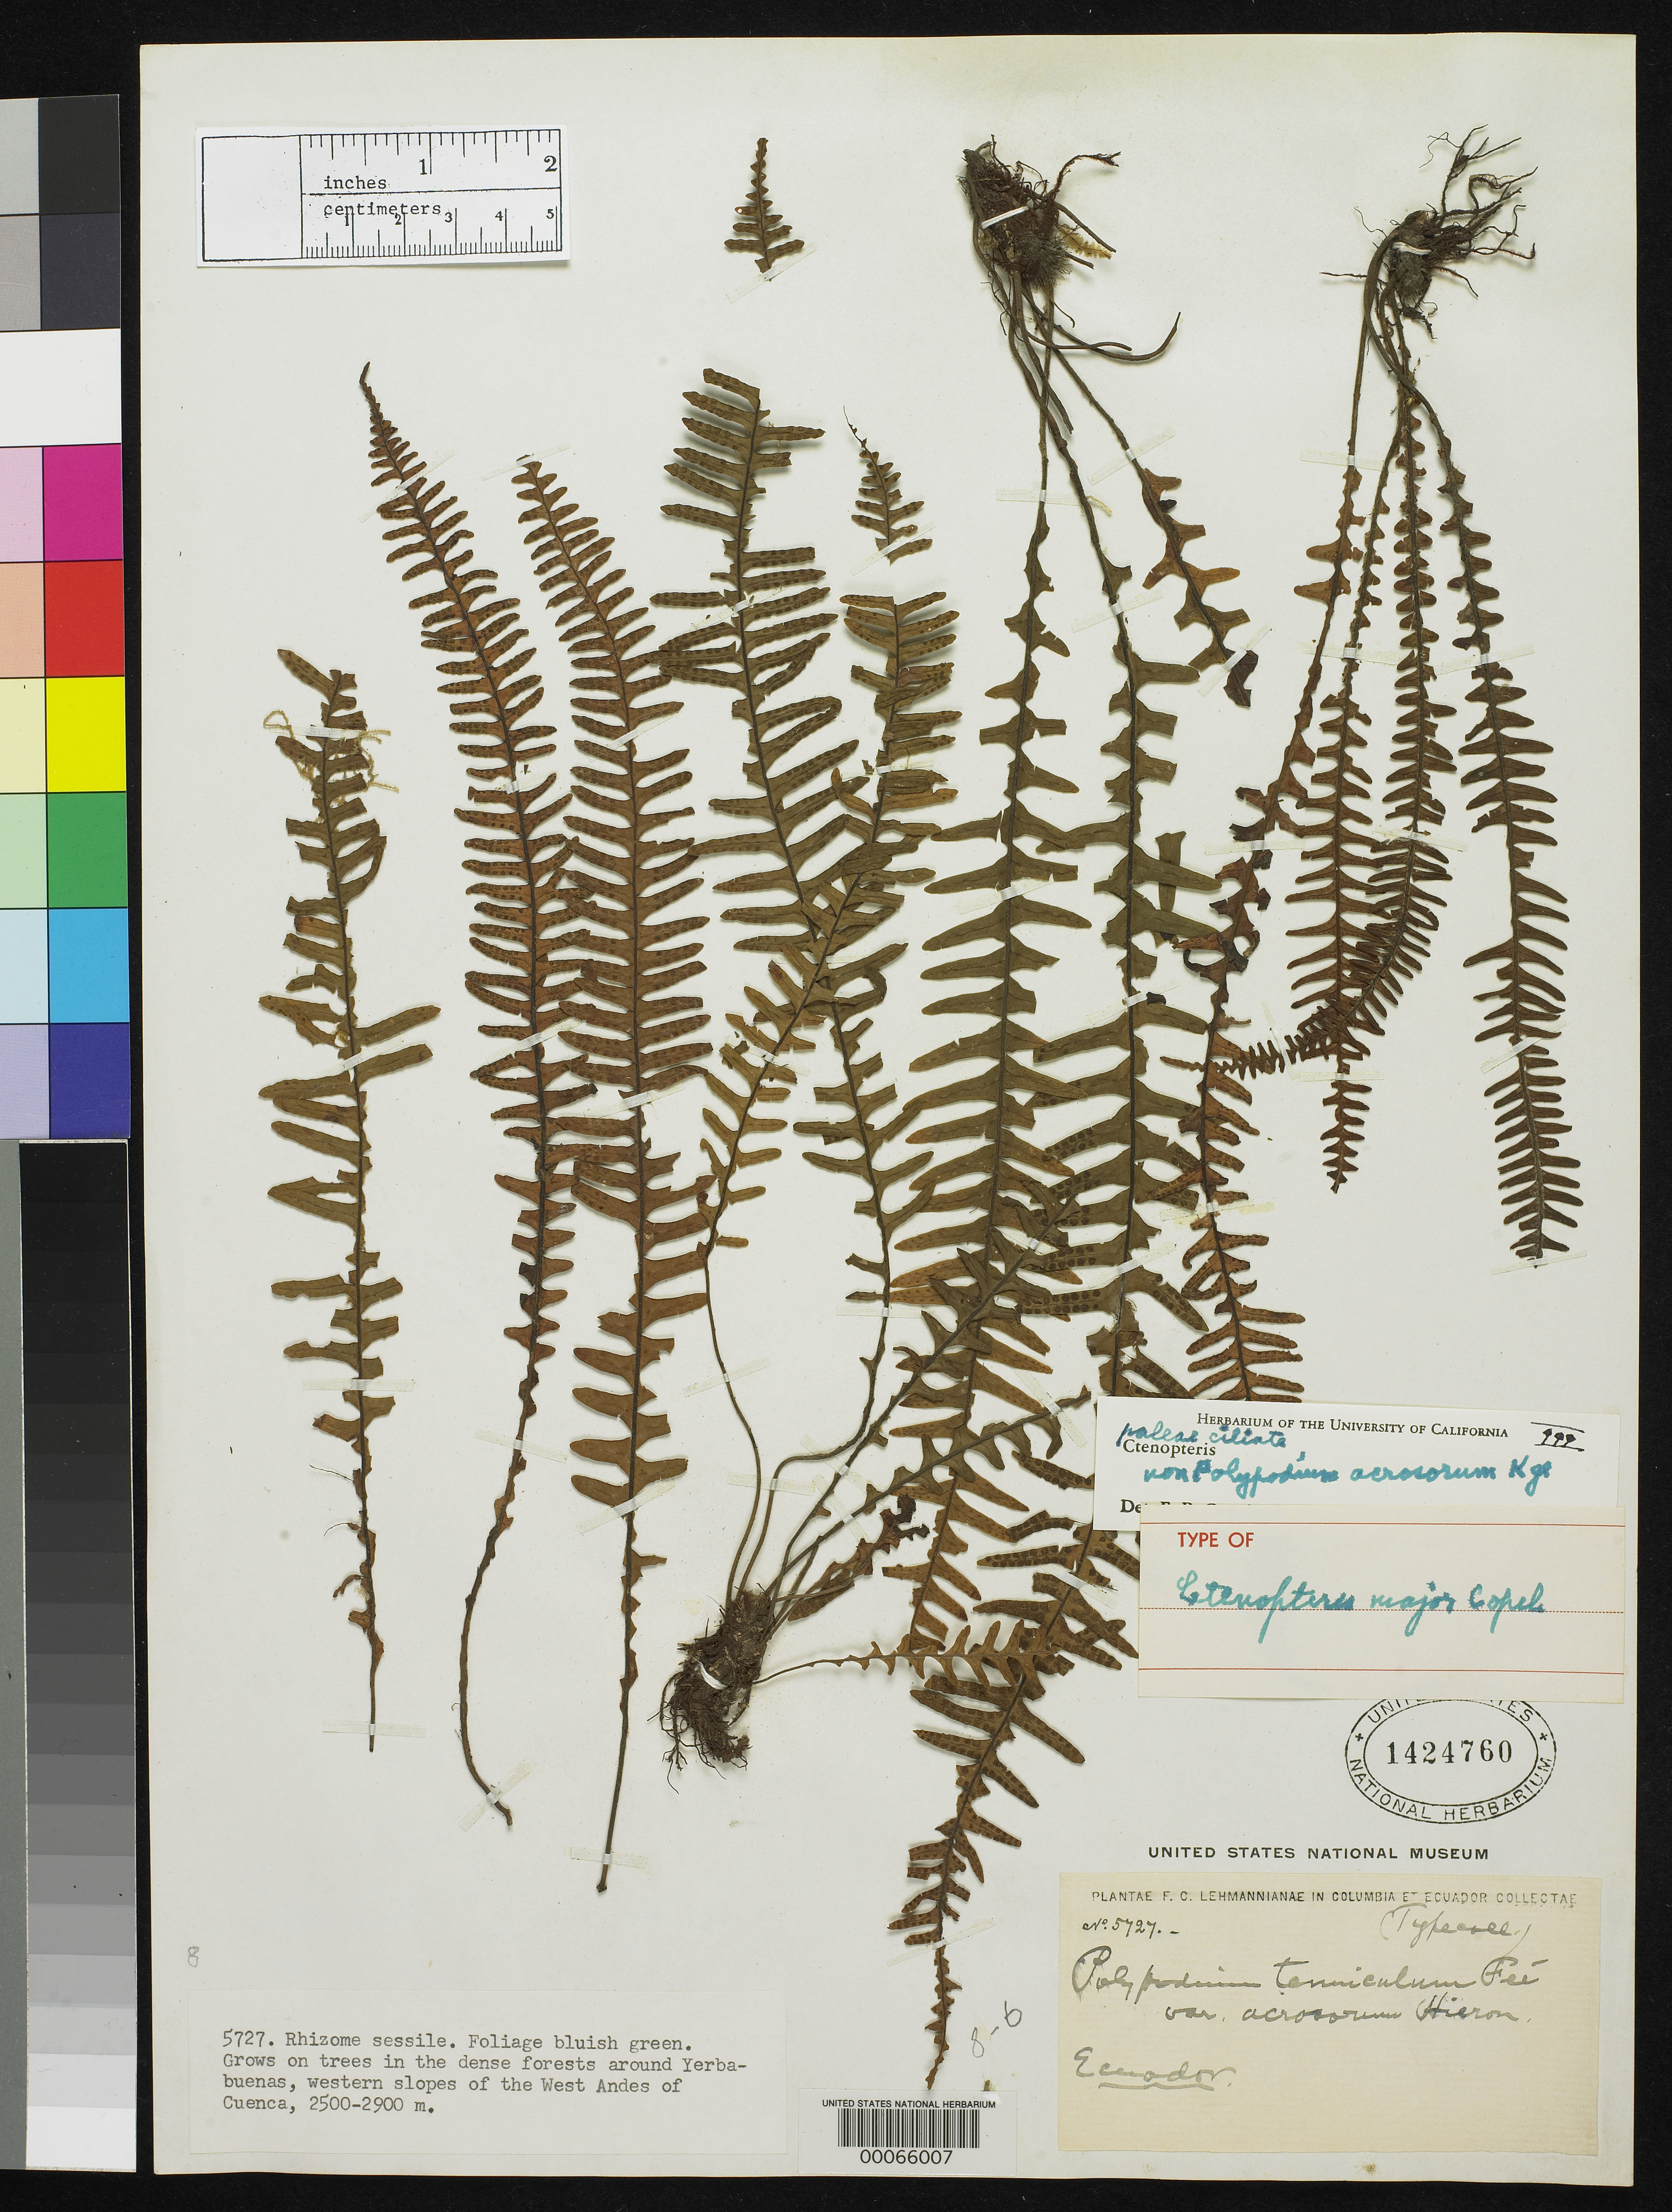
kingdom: Plantae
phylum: Tracheophyta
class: Polypodiopsida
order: Polypodiales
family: Polypodiaceae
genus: Polypodium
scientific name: Polypodium tenuiculum var. acrosora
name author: Hieron.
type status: Isotype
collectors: F. C. Lehmann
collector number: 5727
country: Ecuador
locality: Around Yerbabuenas, western slopes of the West Andes of Cuenca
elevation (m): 2500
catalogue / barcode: US 1424760